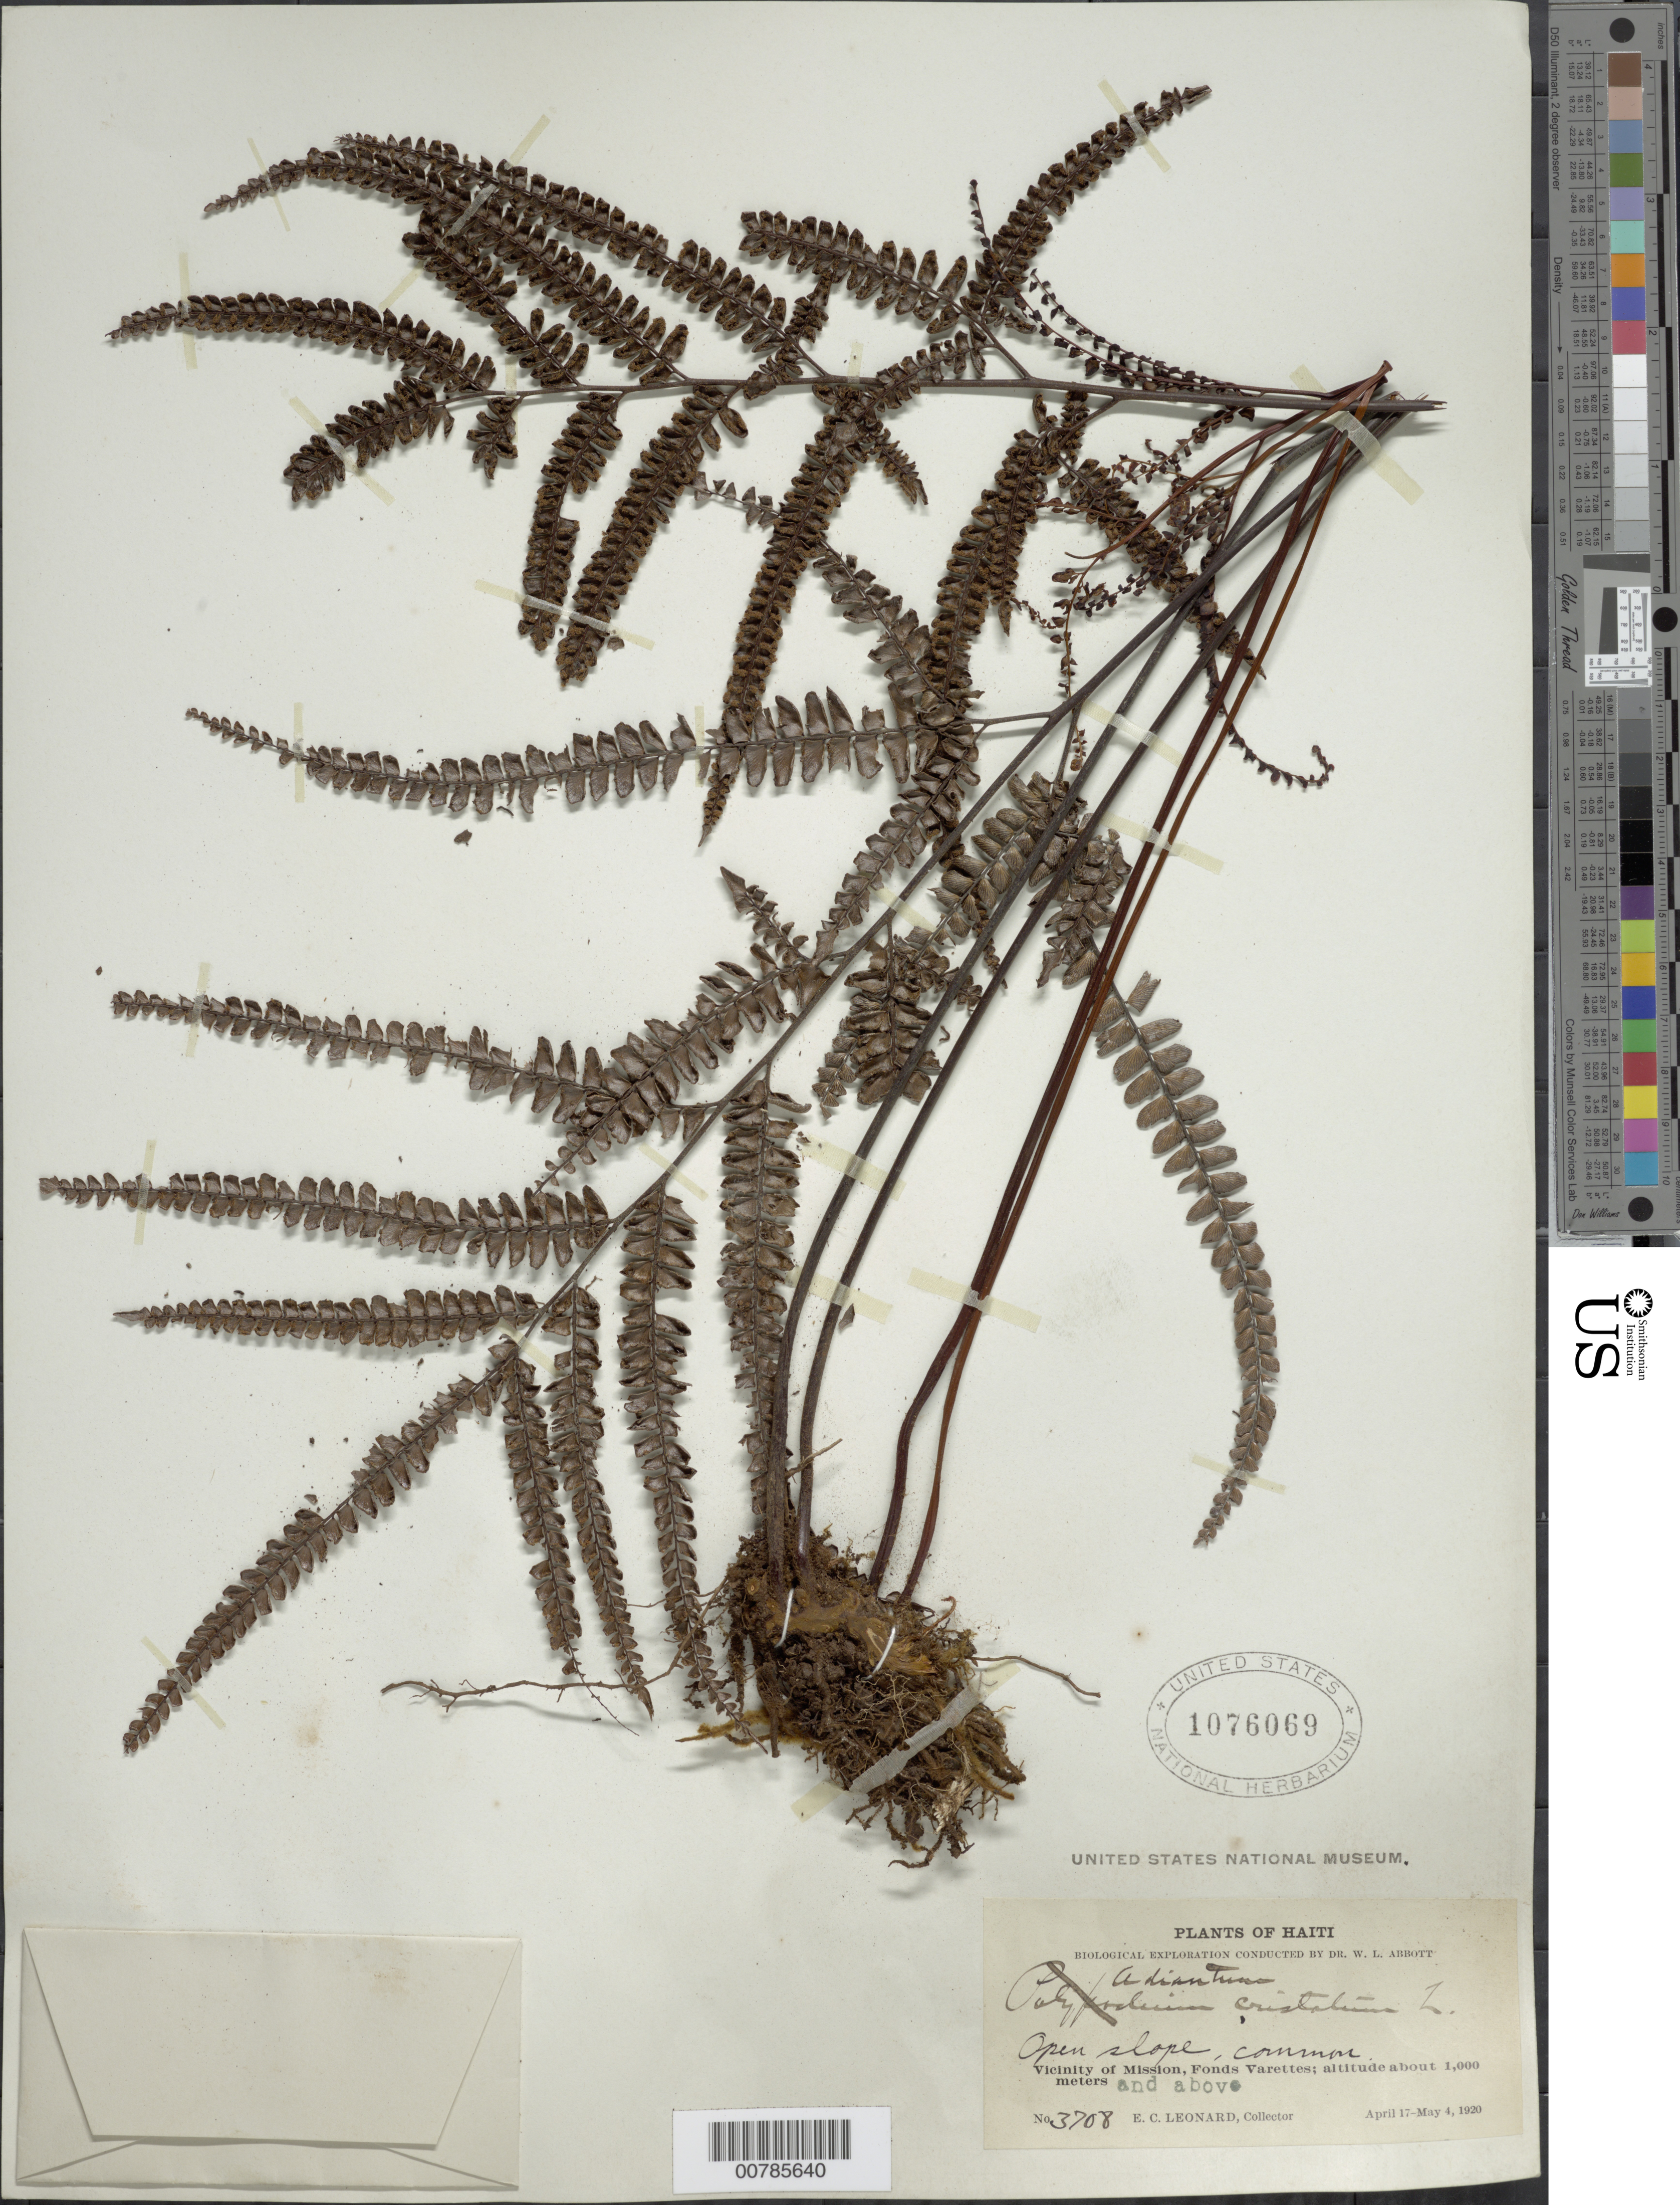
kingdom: Plantae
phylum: Tracheophyta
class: Polypodiopsida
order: Polypodiales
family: Pteridaceae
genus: Adiantum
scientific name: Adiantum pyramidale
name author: (L.) Willd.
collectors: E. C. Leonard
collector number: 3708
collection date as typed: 17 Apr 1920 04 May 1920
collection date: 1920-04-17/1920-05-04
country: Haiti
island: Hispaniola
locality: Mission, Fonds Varettes, vicinity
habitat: Open slope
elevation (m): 1000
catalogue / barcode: US 1076069